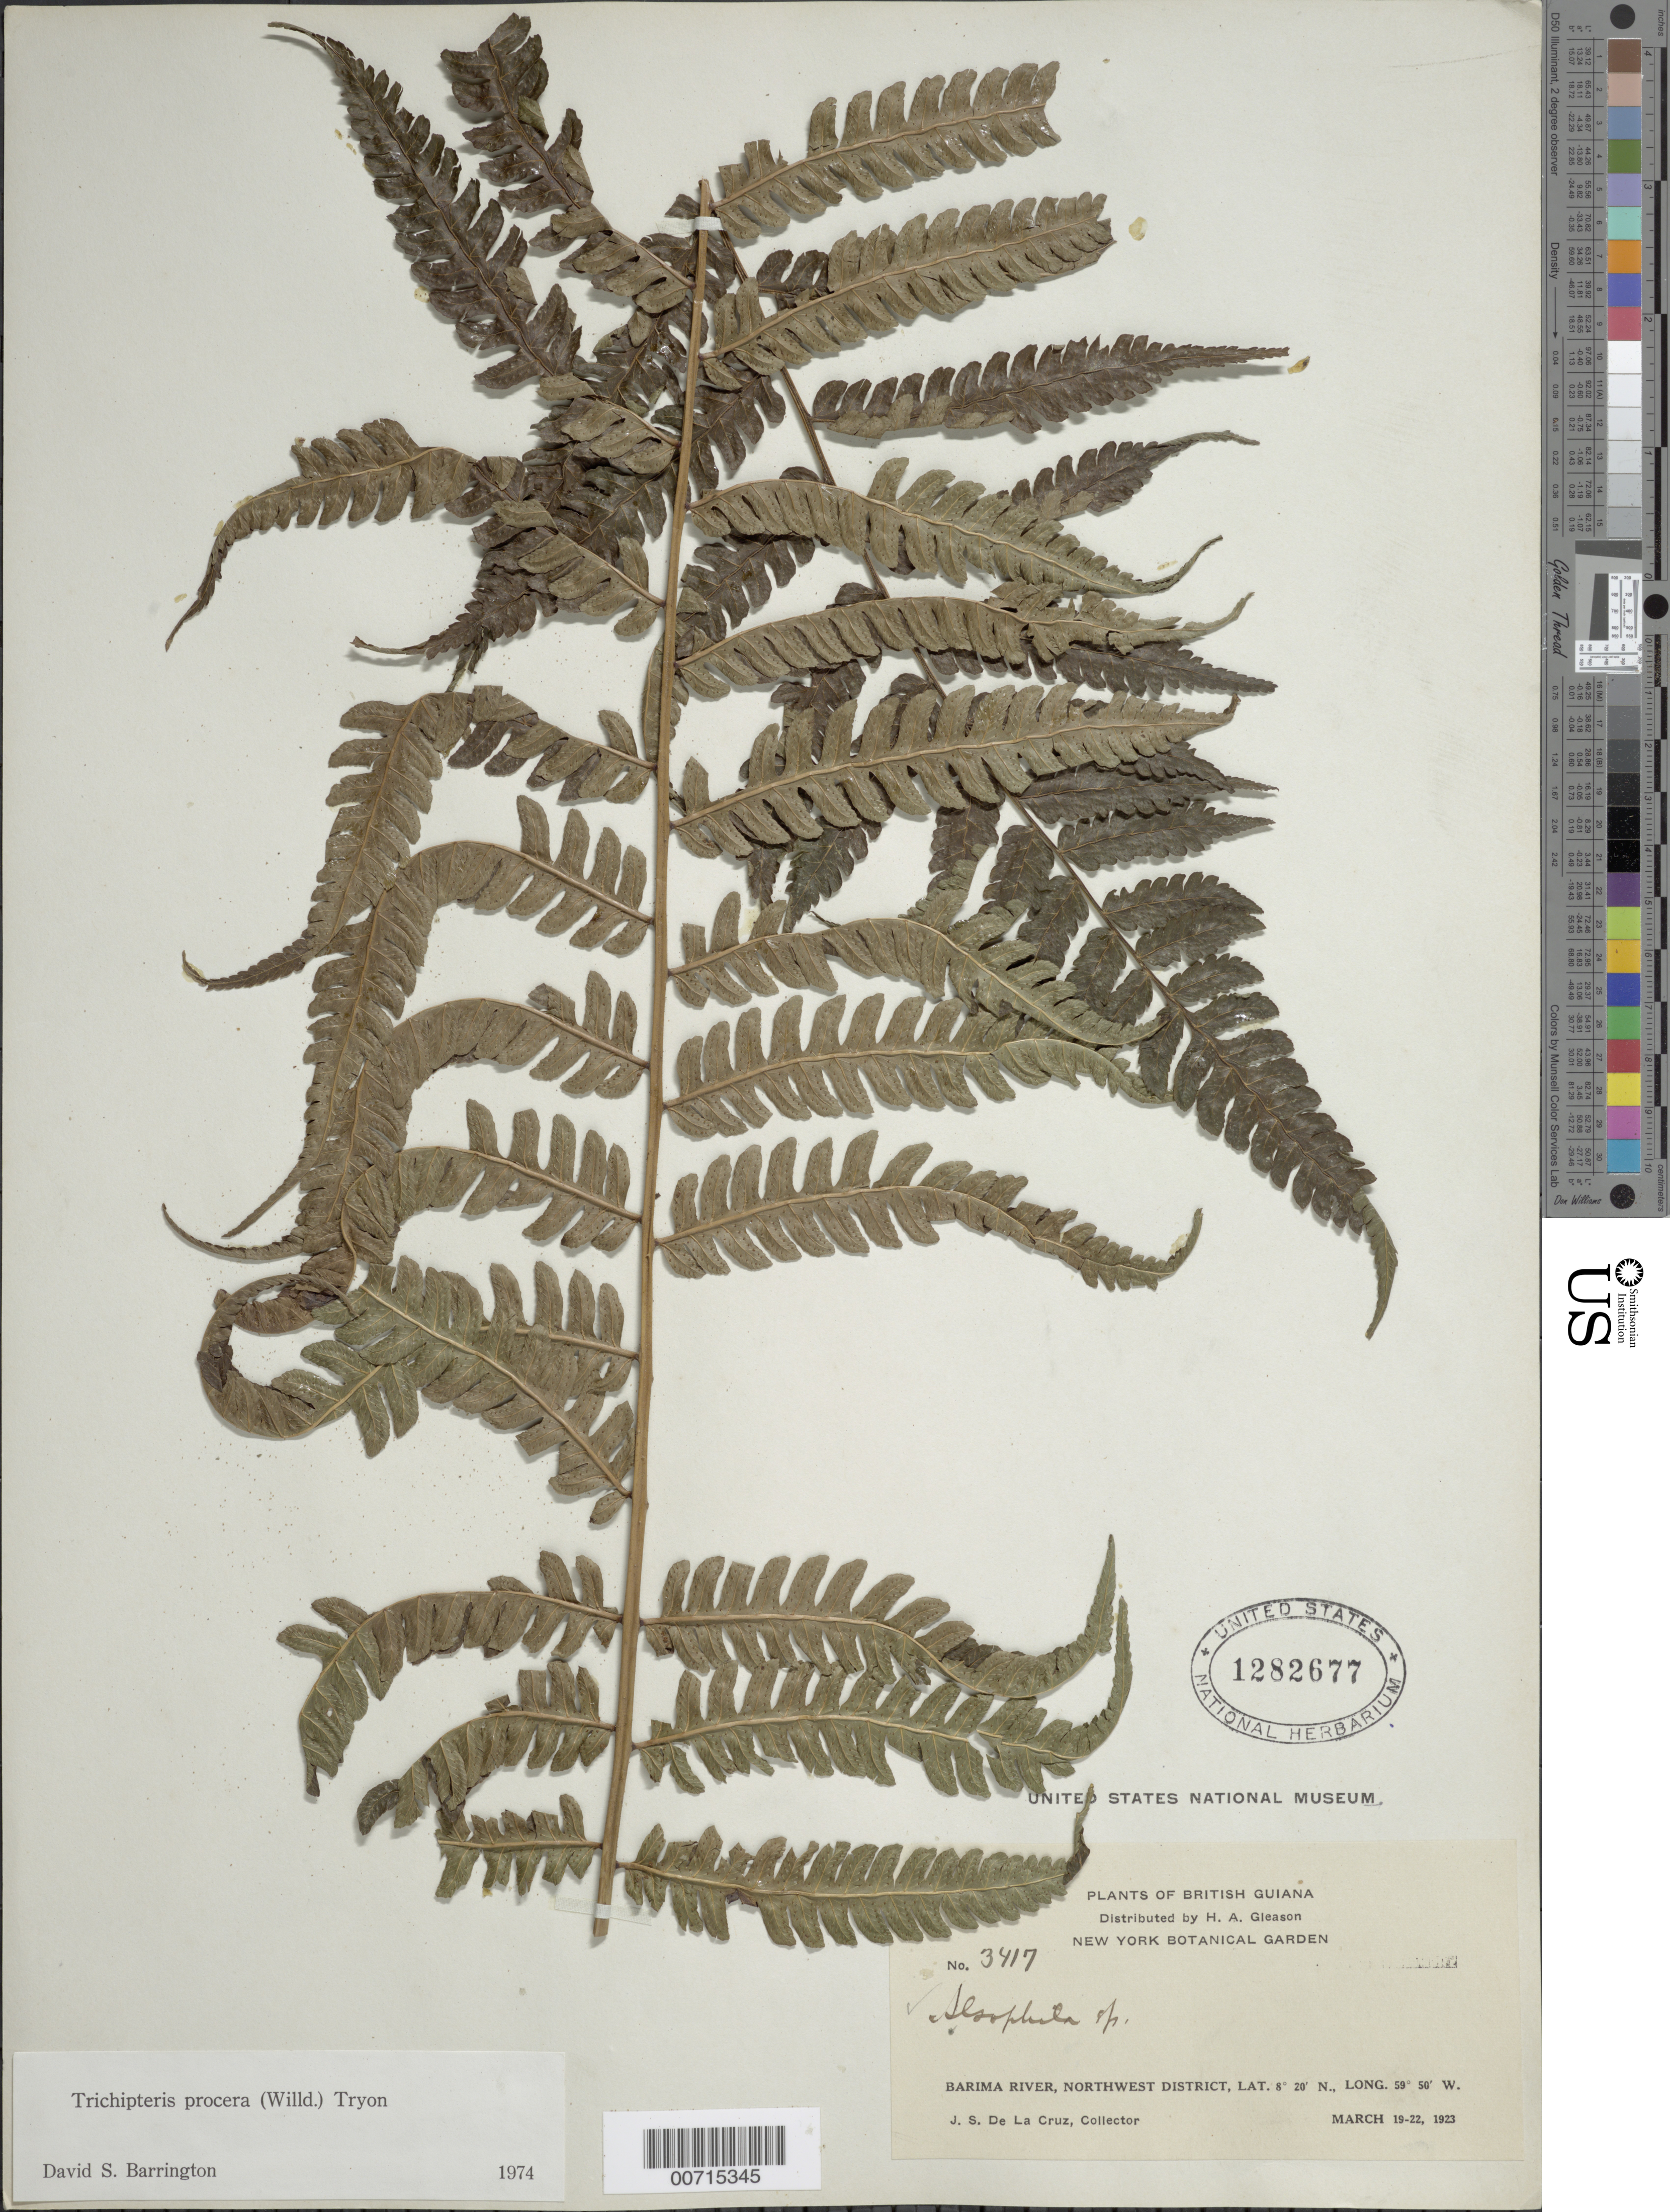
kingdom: Plantae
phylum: Tracheophyta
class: Polypodiopsida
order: Cyatheales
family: Cyatheaceae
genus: Cyathea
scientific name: Cyathea pungens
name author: (Willd.) Domin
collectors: J. S. de la Cruz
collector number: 3417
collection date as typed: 19-Mar-23 to 22-Mar-23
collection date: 1923-03-19/1923-03-22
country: Guyana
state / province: Barima-Waini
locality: Barima R., NW District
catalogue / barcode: US 1282677